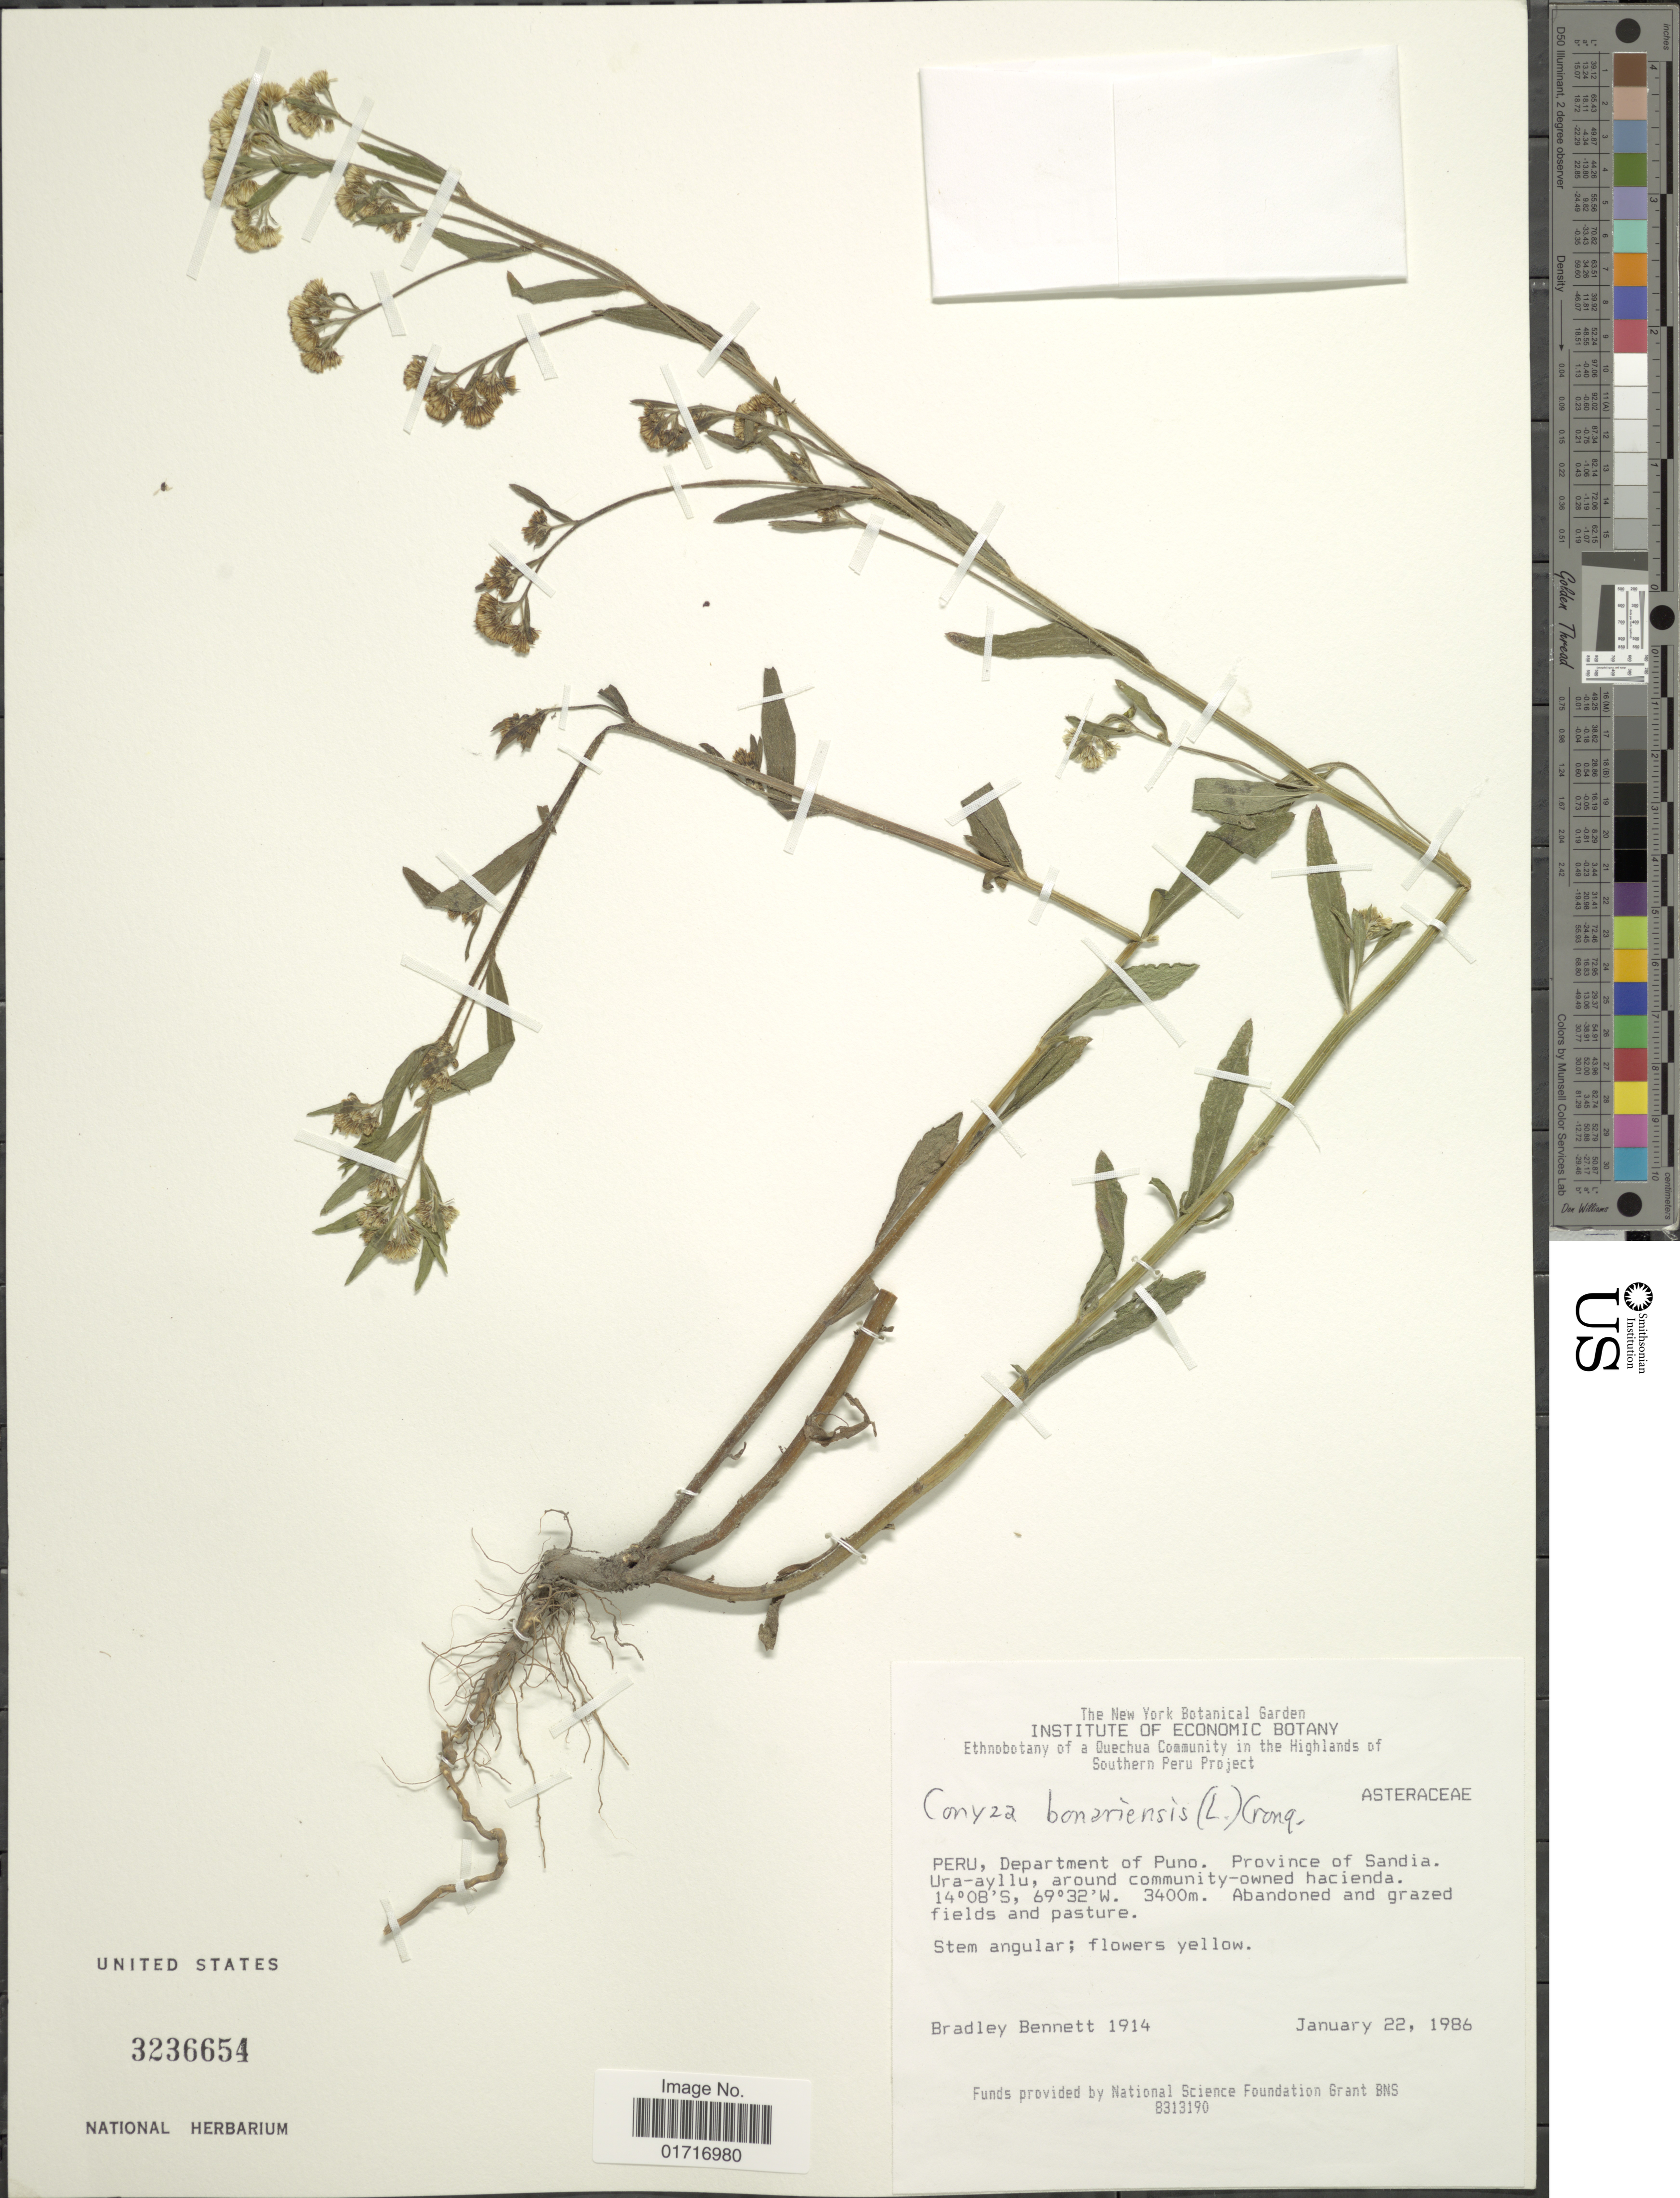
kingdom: Plantae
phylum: Tracheophyta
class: Magnoliopsida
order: Asterales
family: Asteraceae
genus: Conyza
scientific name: Conyza bonariensis var. leiotheca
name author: (S.F. Blake) Cuatrec.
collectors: B. Bennett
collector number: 1914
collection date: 1986-01-22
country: Peru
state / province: Puno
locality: Peru,Department of Puno. Province of Sandia. Ura-ayllu, around community-owed hacienda.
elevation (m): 3400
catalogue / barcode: US 3236654